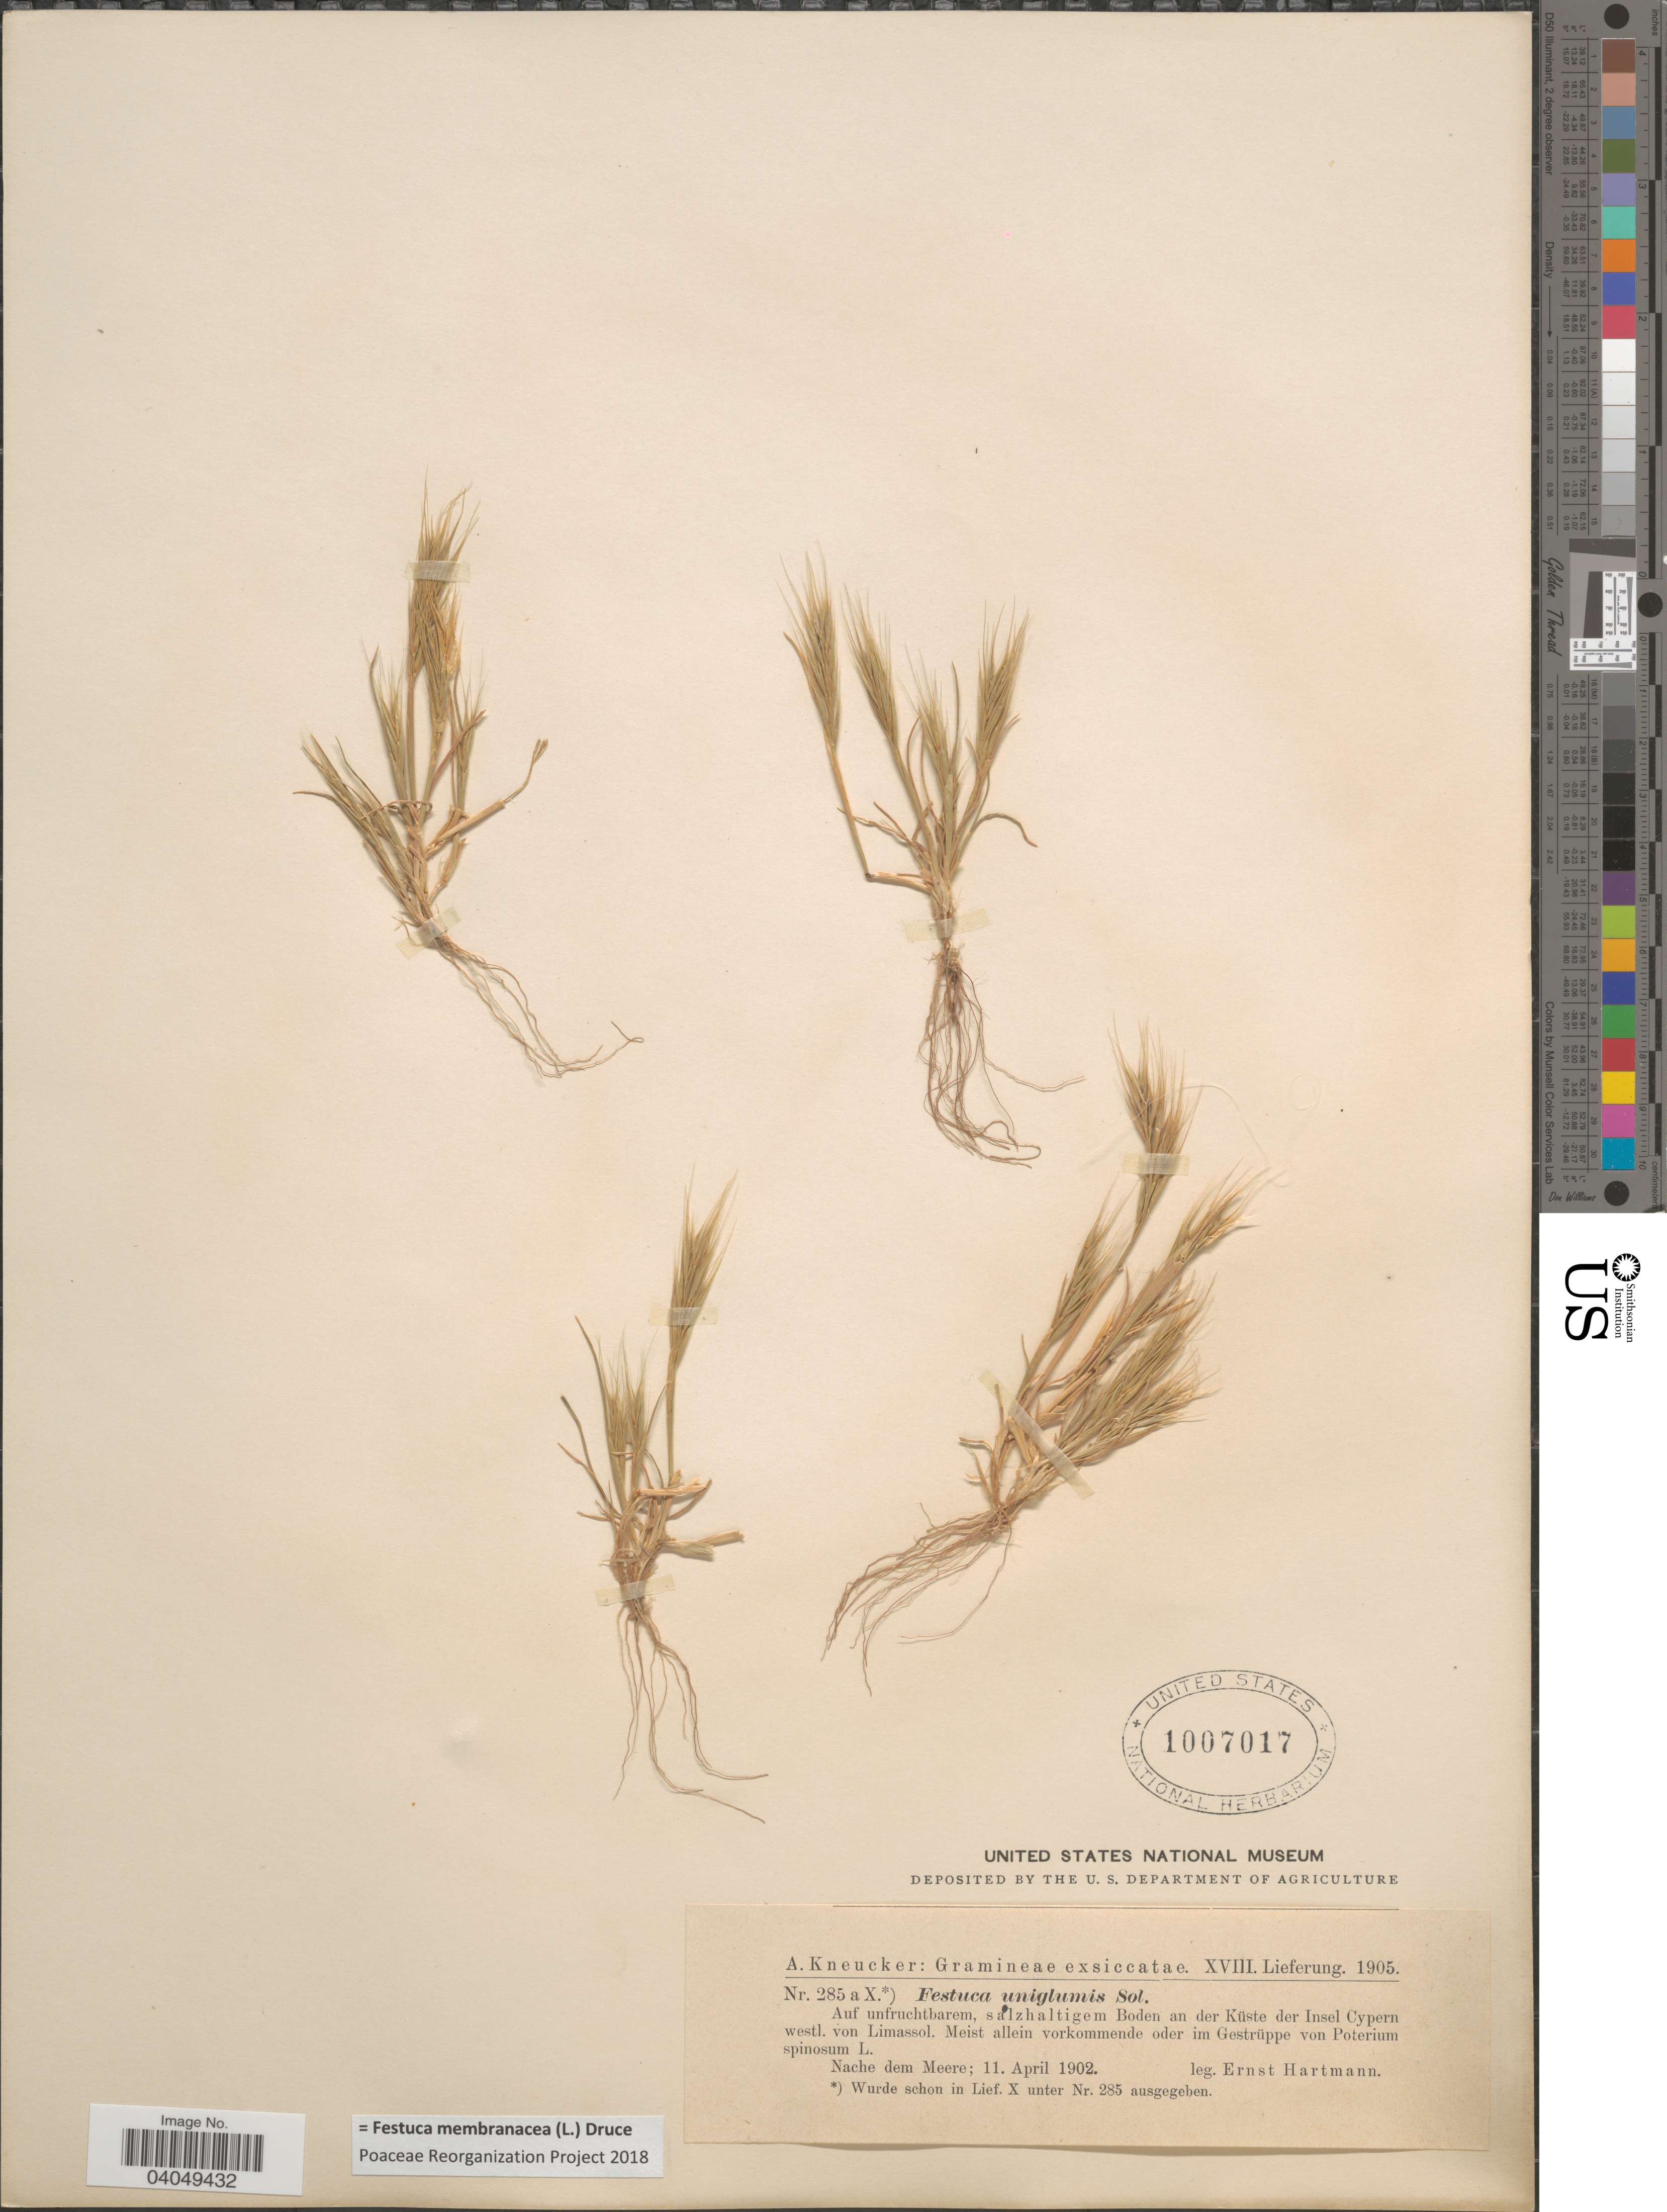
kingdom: Plantae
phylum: Tracheophyta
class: Liliopsida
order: Poales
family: Poaceae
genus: Festuca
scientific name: Festuca membranacea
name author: Kit.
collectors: E. Hartmann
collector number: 285aX*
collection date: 1902-04-11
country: Cyprus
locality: Auf unfruchtbarem, salzhaltigem Boden an der Küste der Insel Cypern westl. von Limassol.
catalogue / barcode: US 1007017